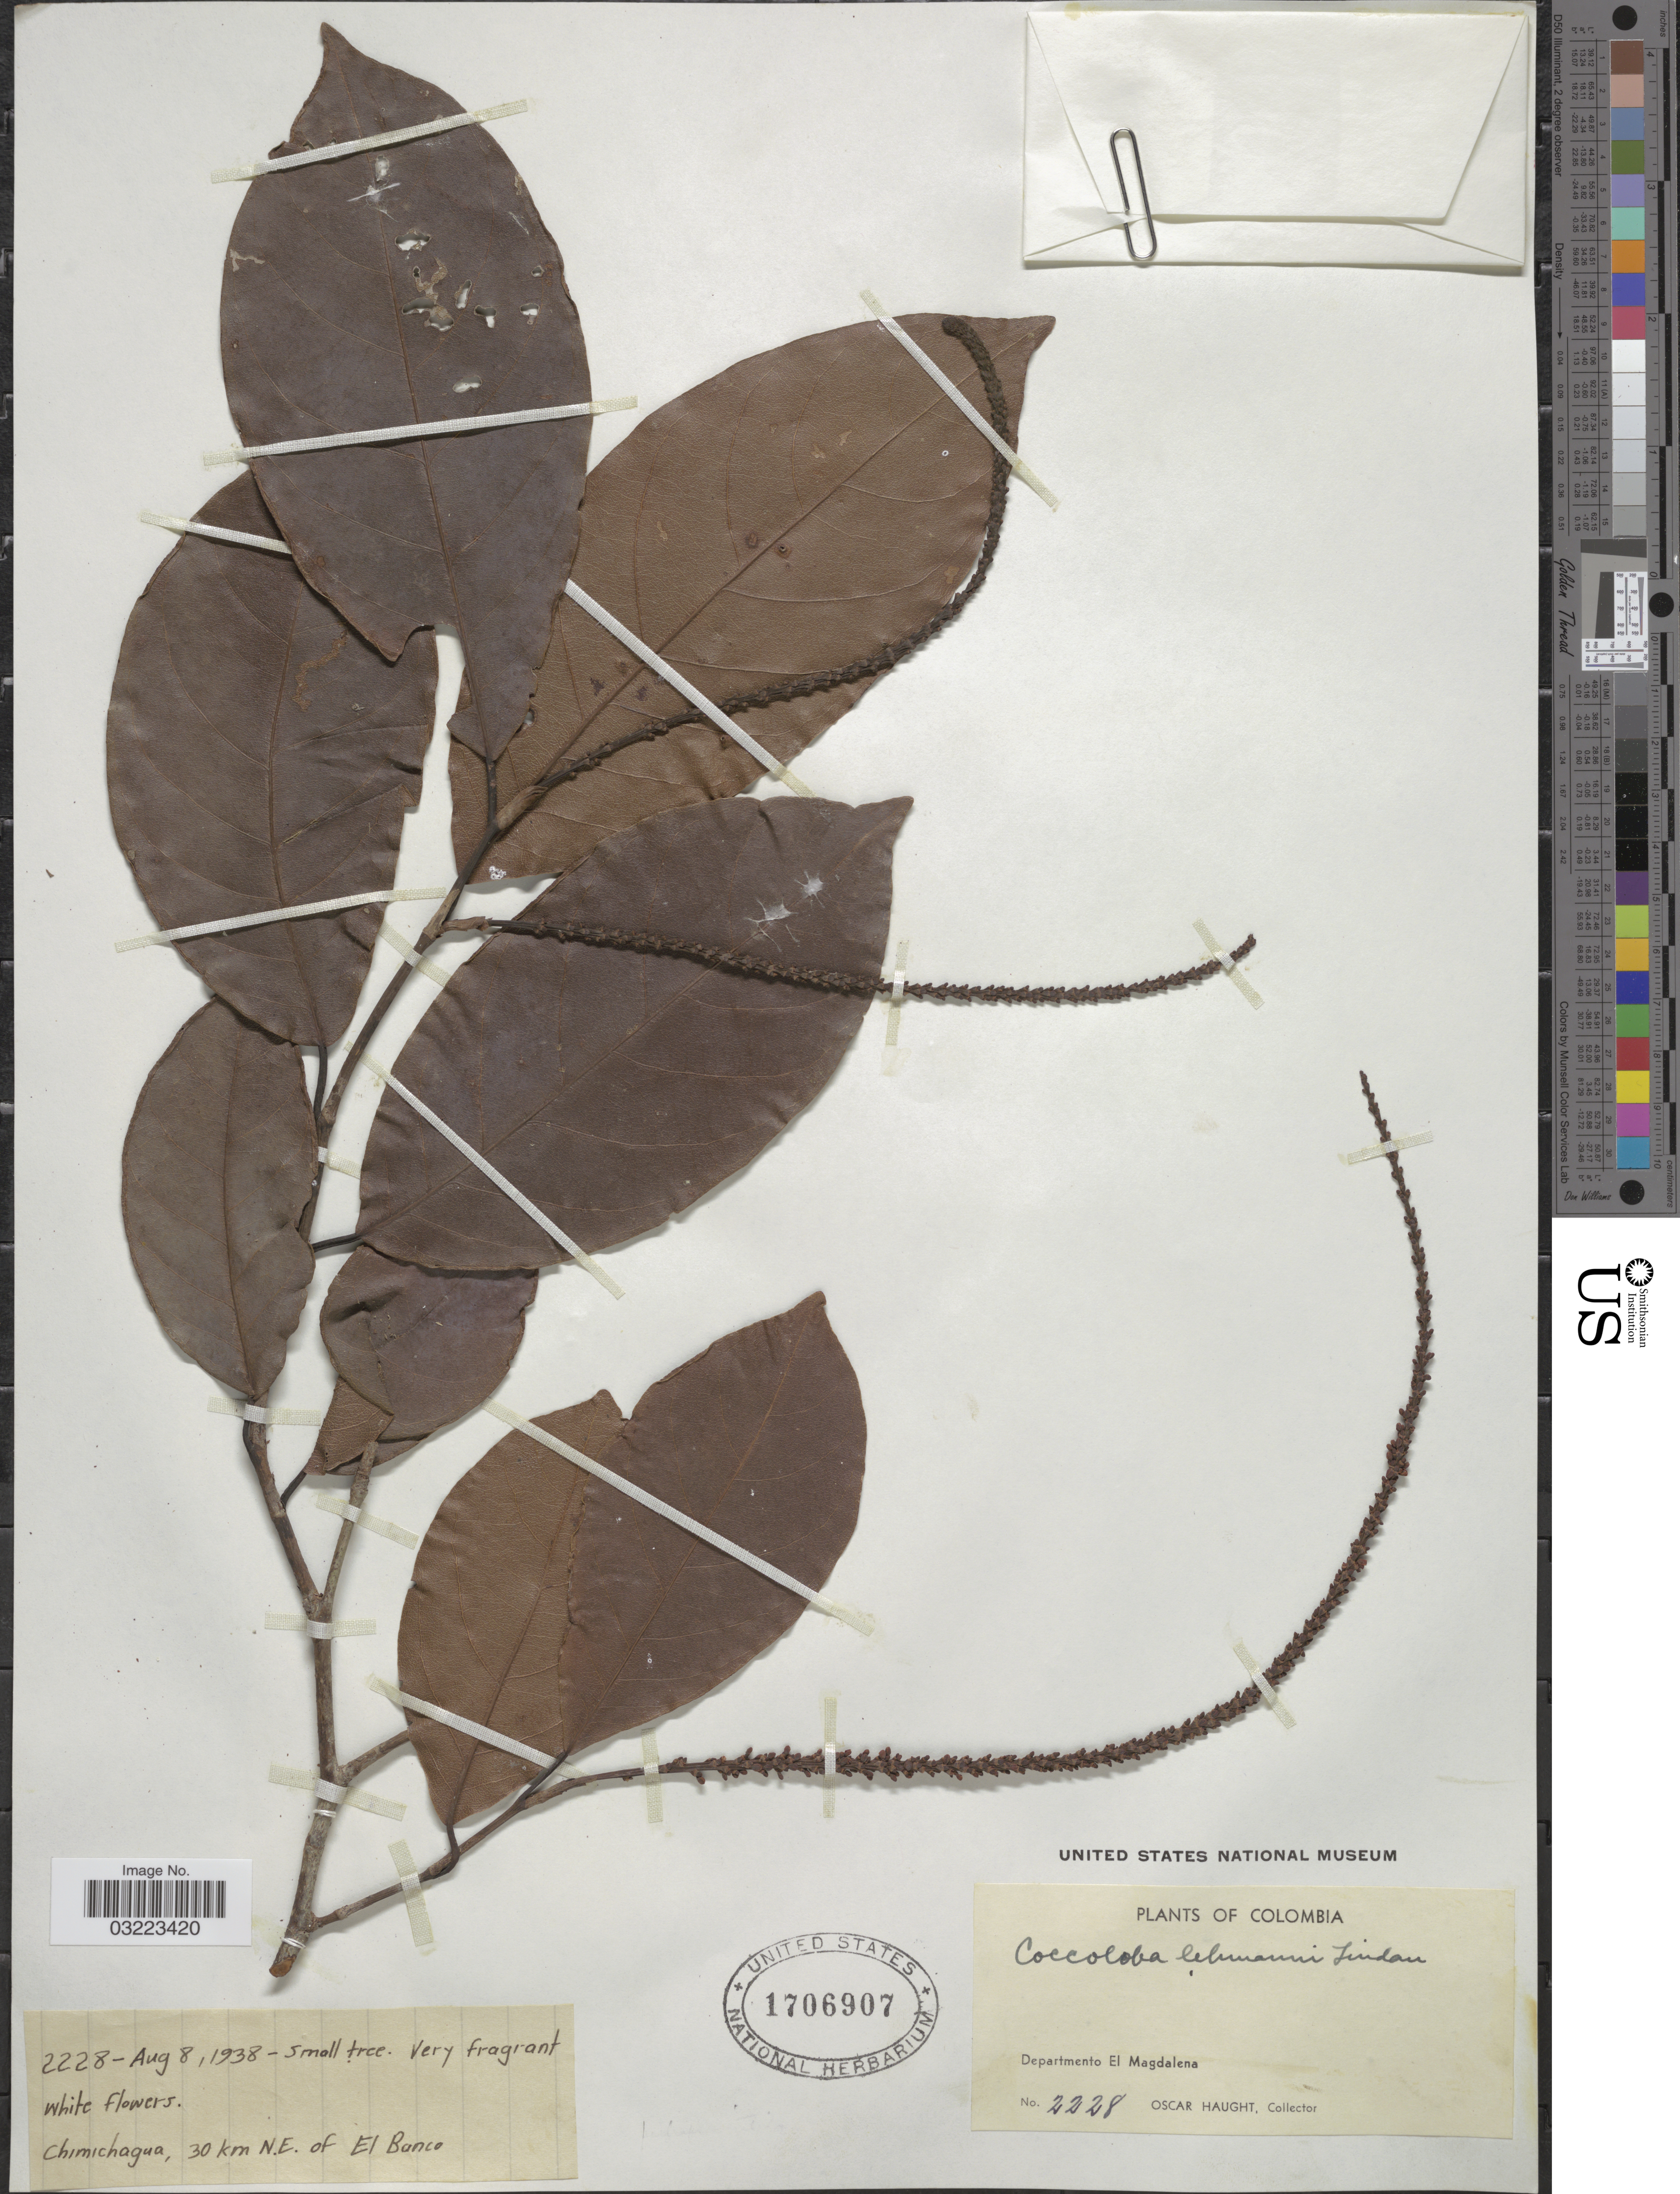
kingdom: Plantae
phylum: Tracheophyta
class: Magnoliopsida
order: Caryophyllales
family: Polygonaceae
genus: Coccoloba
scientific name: Coccoloba lehmannii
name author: Lindau ex Hieron.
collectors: O. L. Haught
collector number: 2228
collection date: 1938-08-08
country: Colombia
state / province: Magdalena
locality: Chimichagua, 30 km N.E. of El Banco. Departamento El Magdalena.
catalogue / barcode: US 1706907